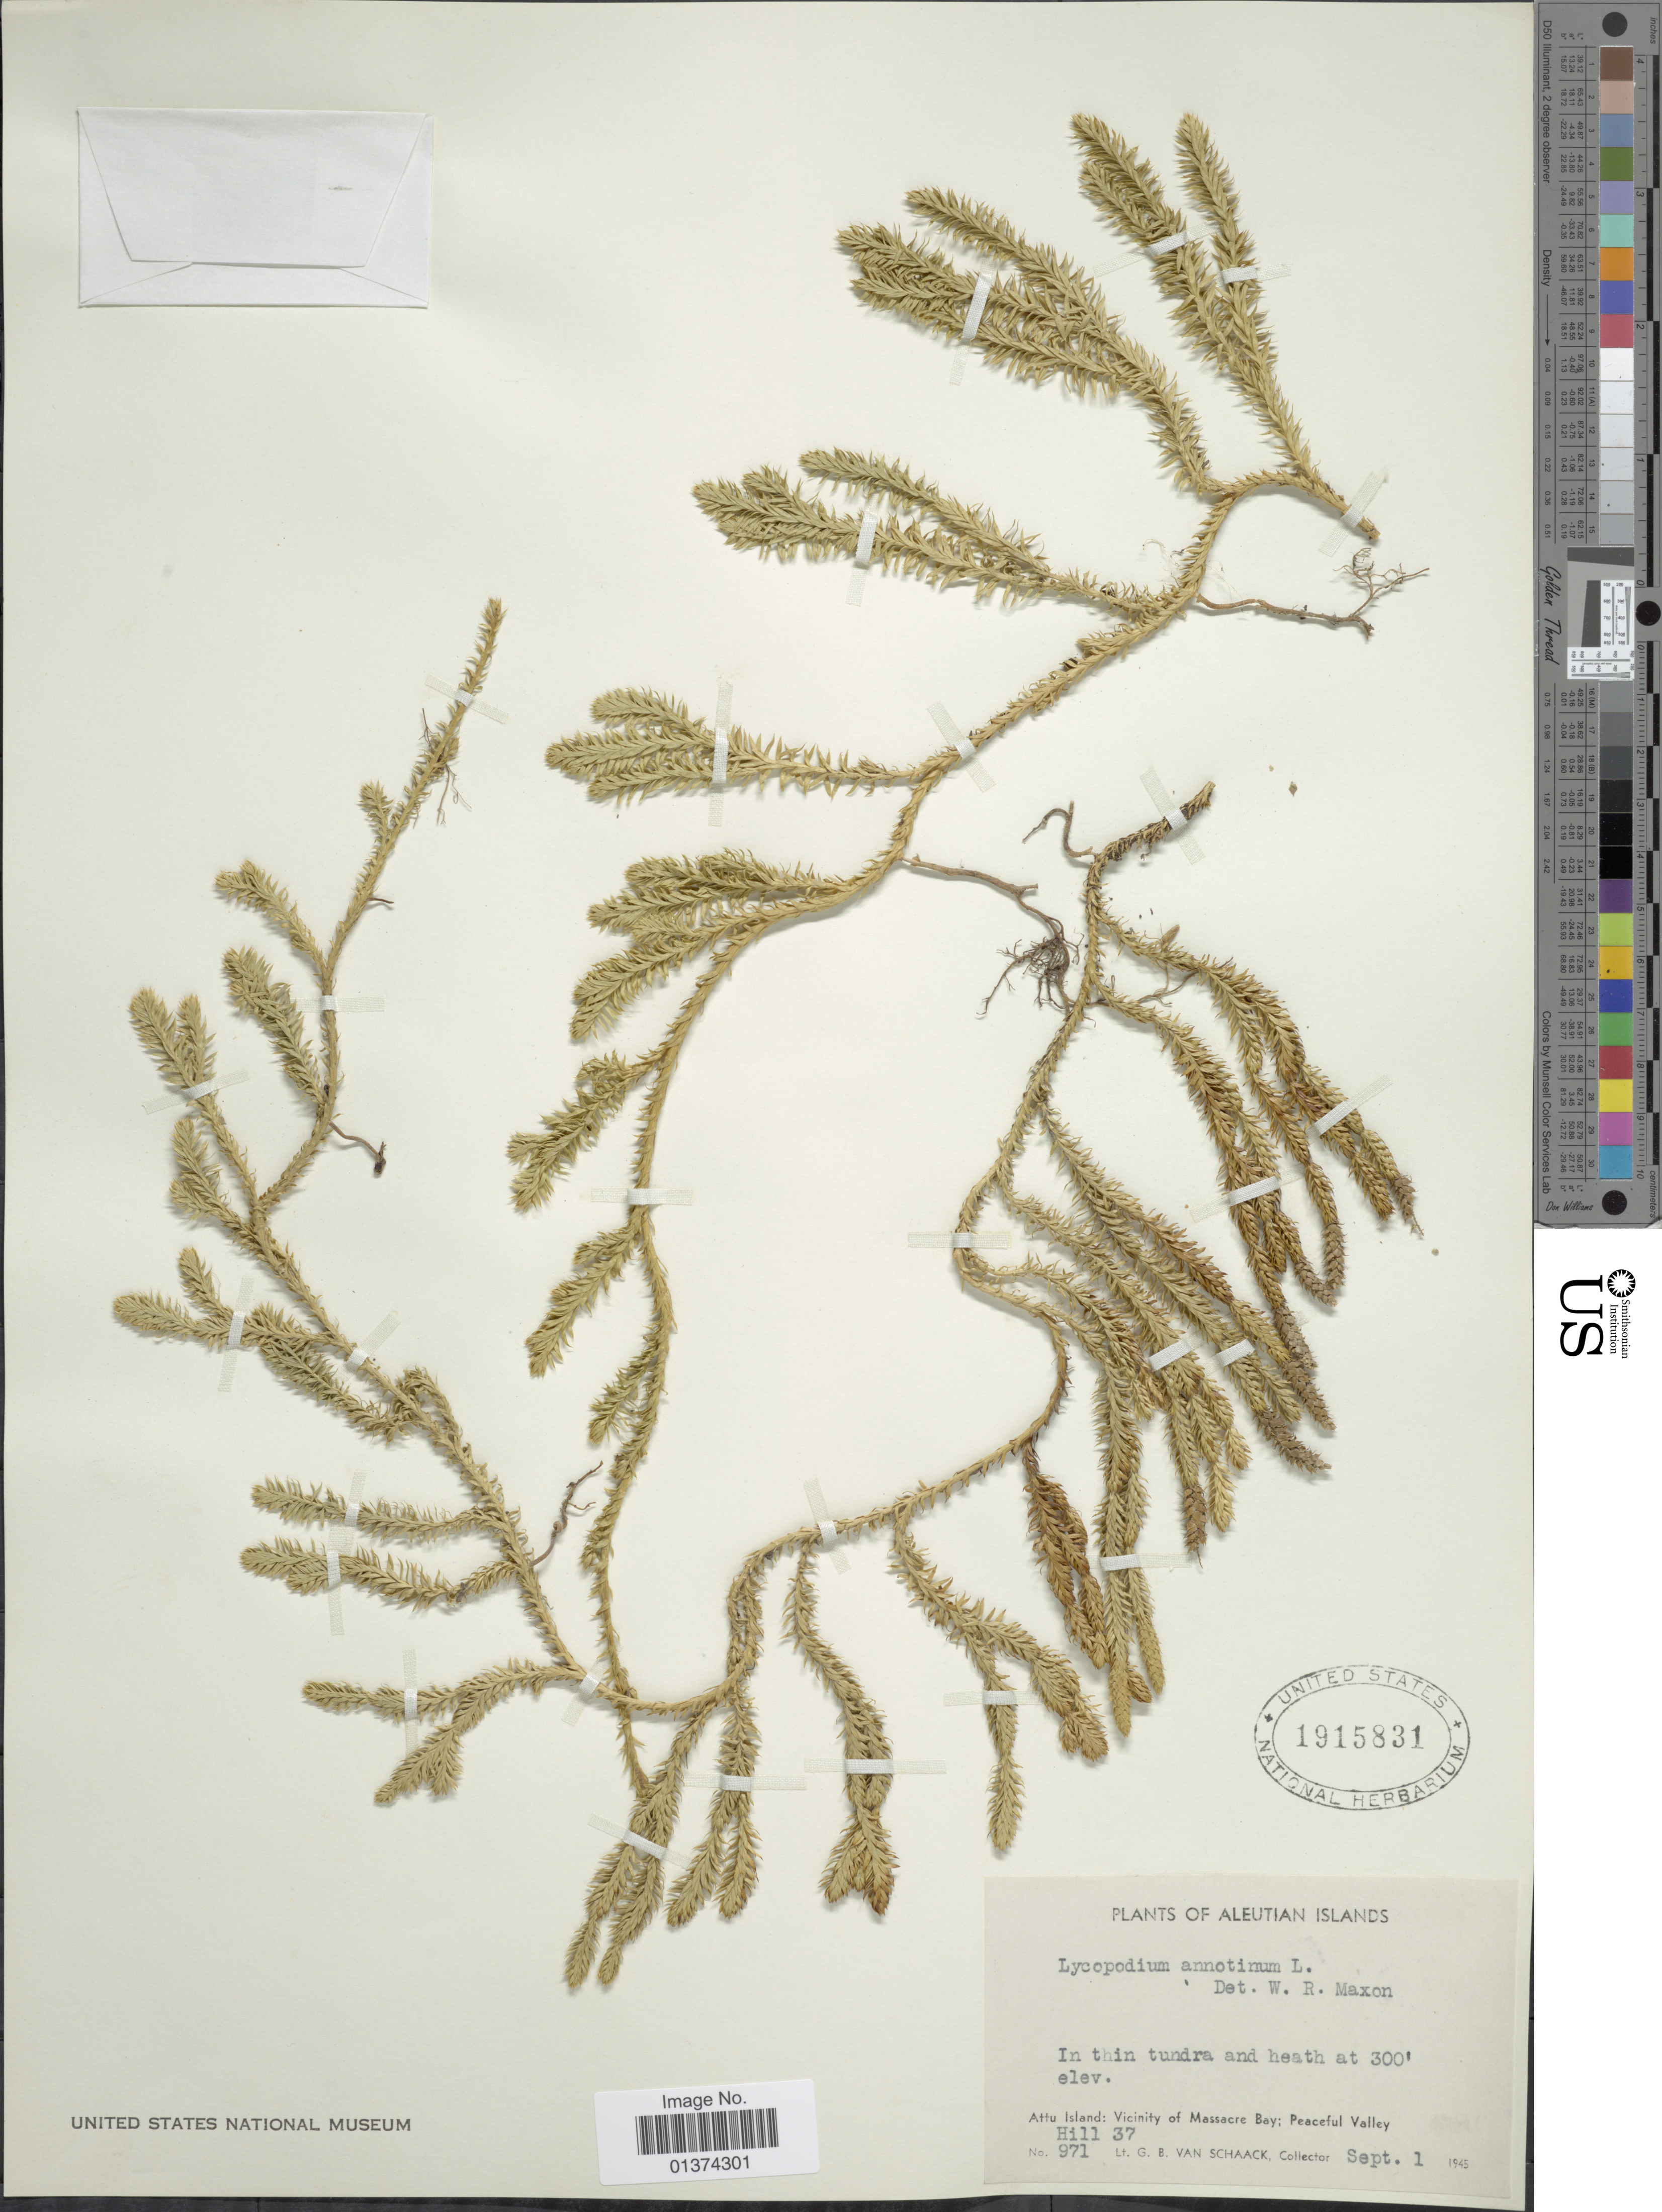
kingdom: Plantae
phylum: Tracheophyta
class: Lycopodiopsida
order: Lycopodiales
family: Lycopodiaceae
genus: Spinulum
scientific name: Spinulum annotinum subsp. annotinum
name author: (L.) A. Haines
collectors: G. Van Schaack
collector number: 971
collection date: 1945-09-01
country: United States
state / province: Alaska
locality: Aleutian Islands, Attu Island: Vicinity of Massacre Bay; Peaceful Valley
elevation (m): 91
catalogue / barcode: US 1915831